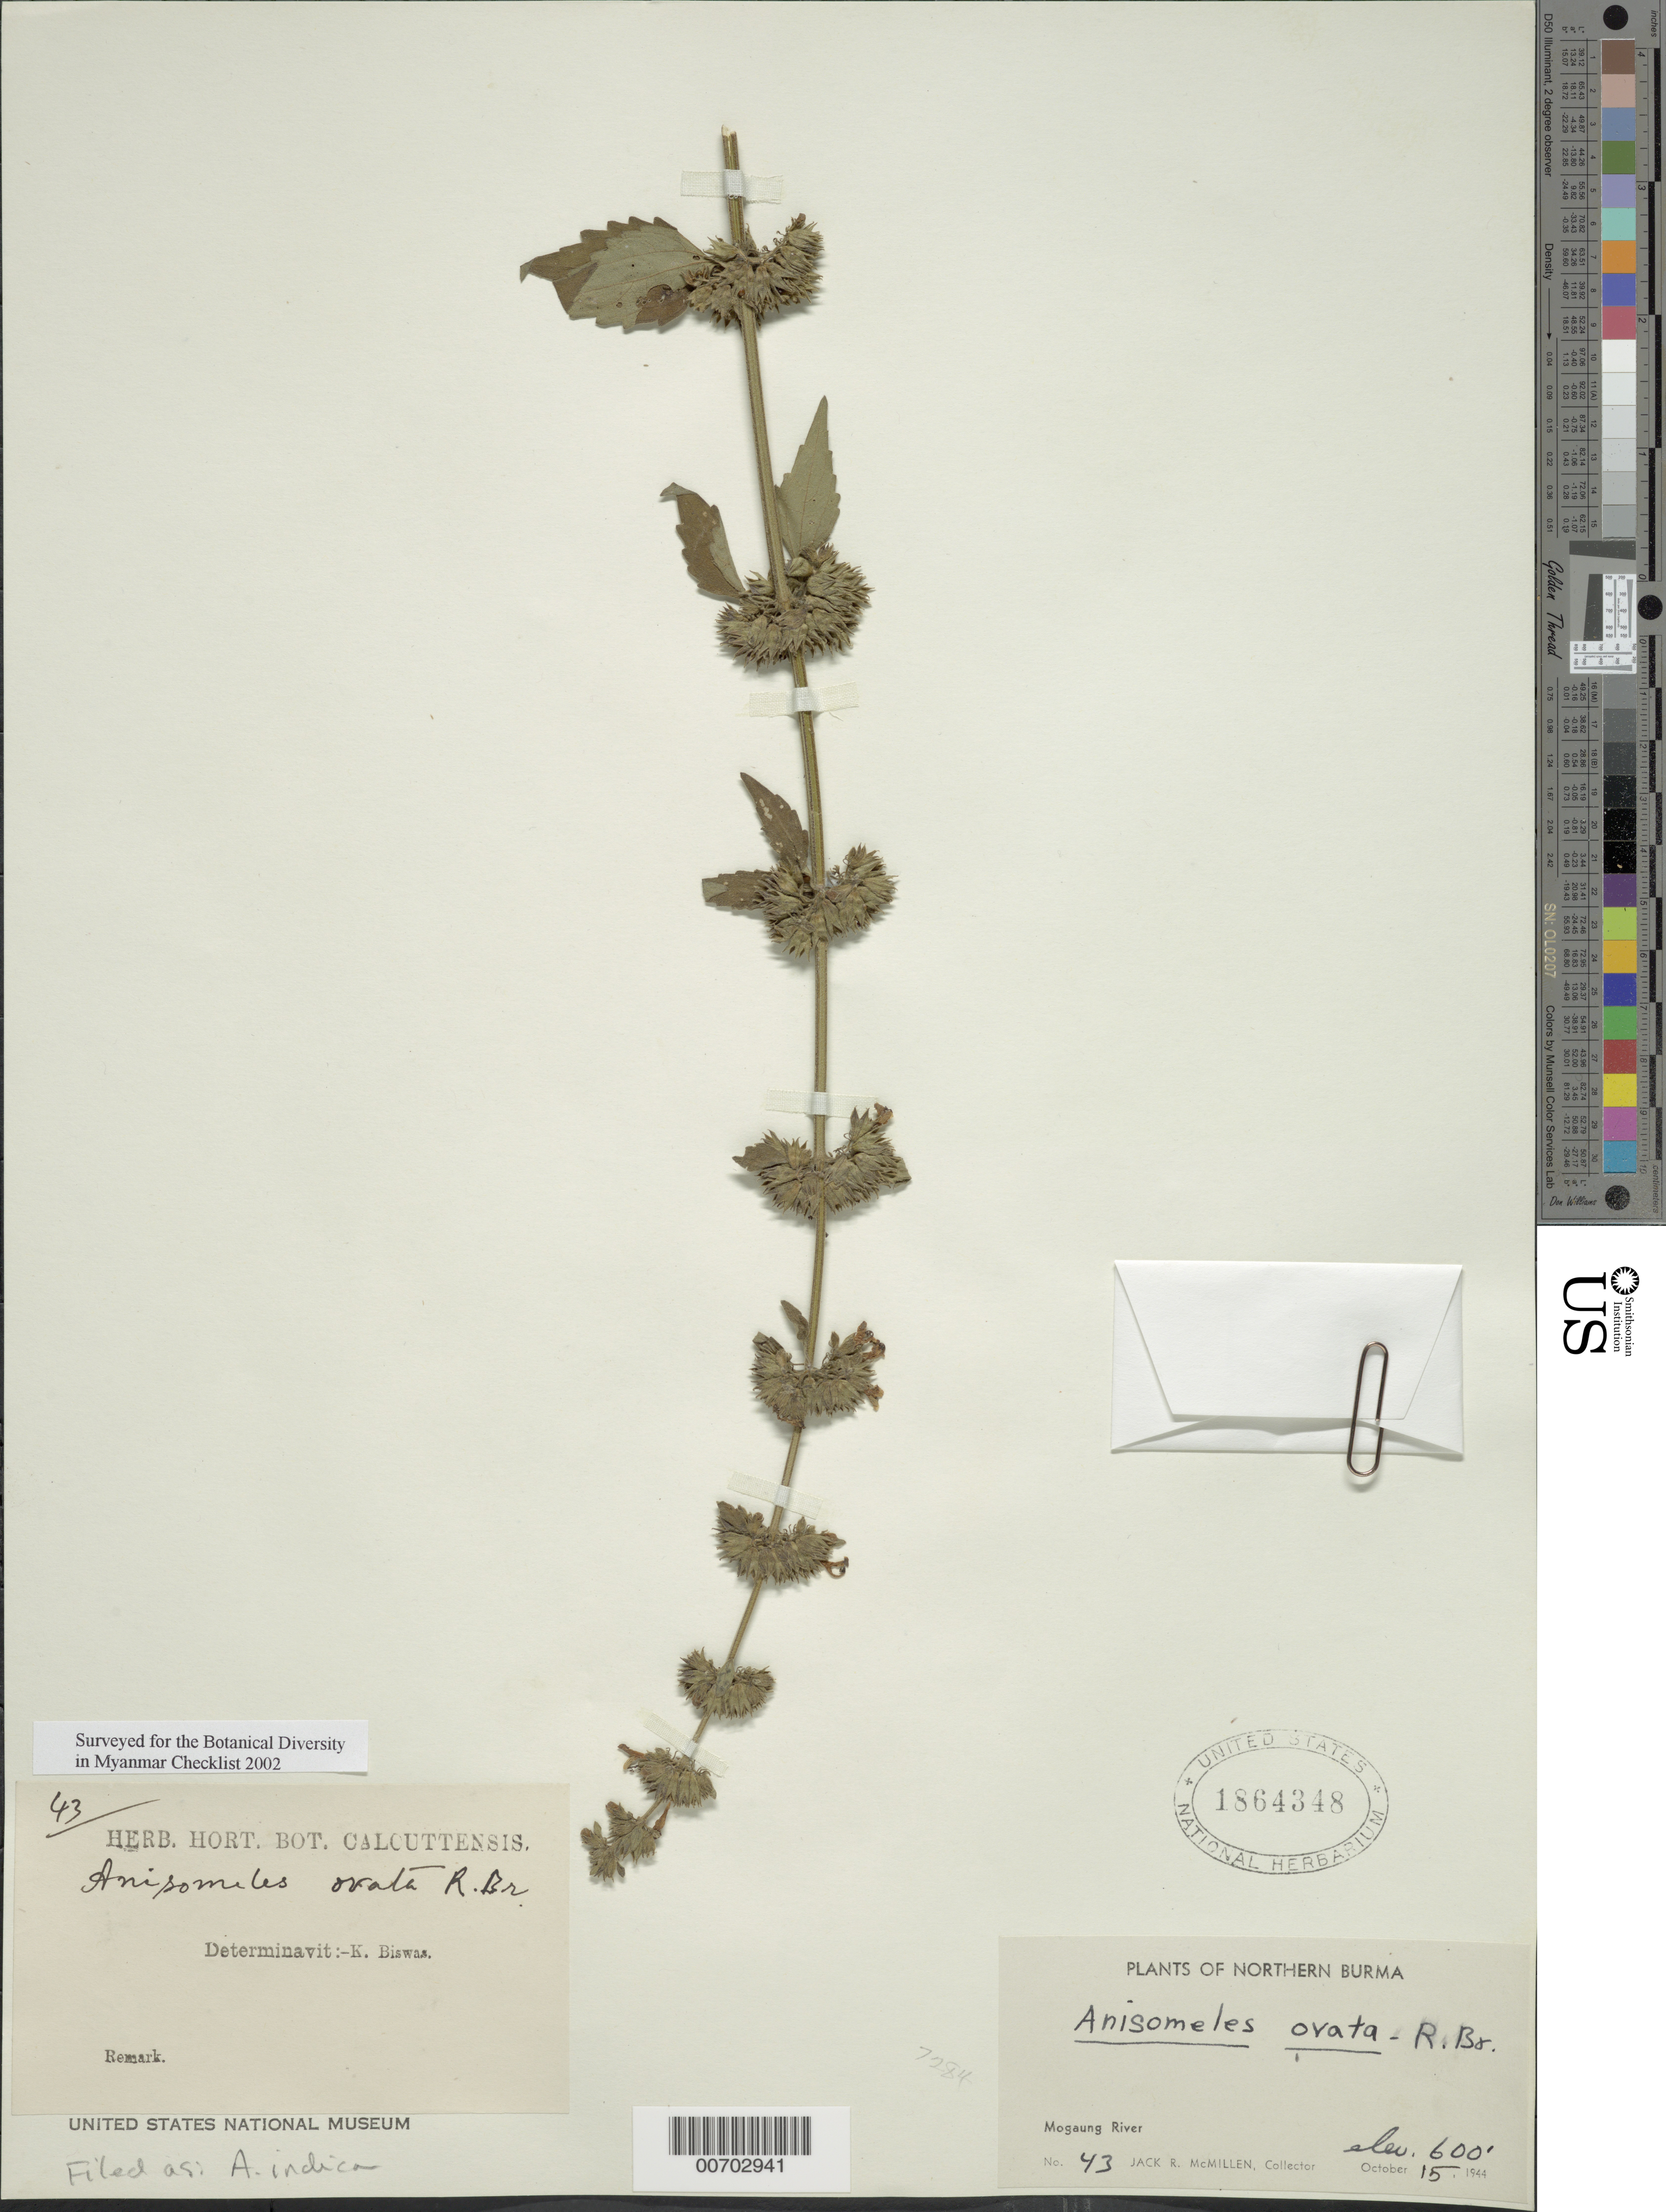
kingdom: Plantae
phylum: Tracheophyta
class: Magnoliopsida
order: Lamiales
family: Lamiaceae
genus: Anisomeles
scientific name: Anisomeles indica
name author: (L.) Kuntze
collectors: J. McMillen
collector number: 43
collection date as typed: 15 Oct 1944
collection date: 1944-10-15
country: Myanmar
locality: Mogaung R.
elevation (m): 183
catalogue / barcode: US 1864348